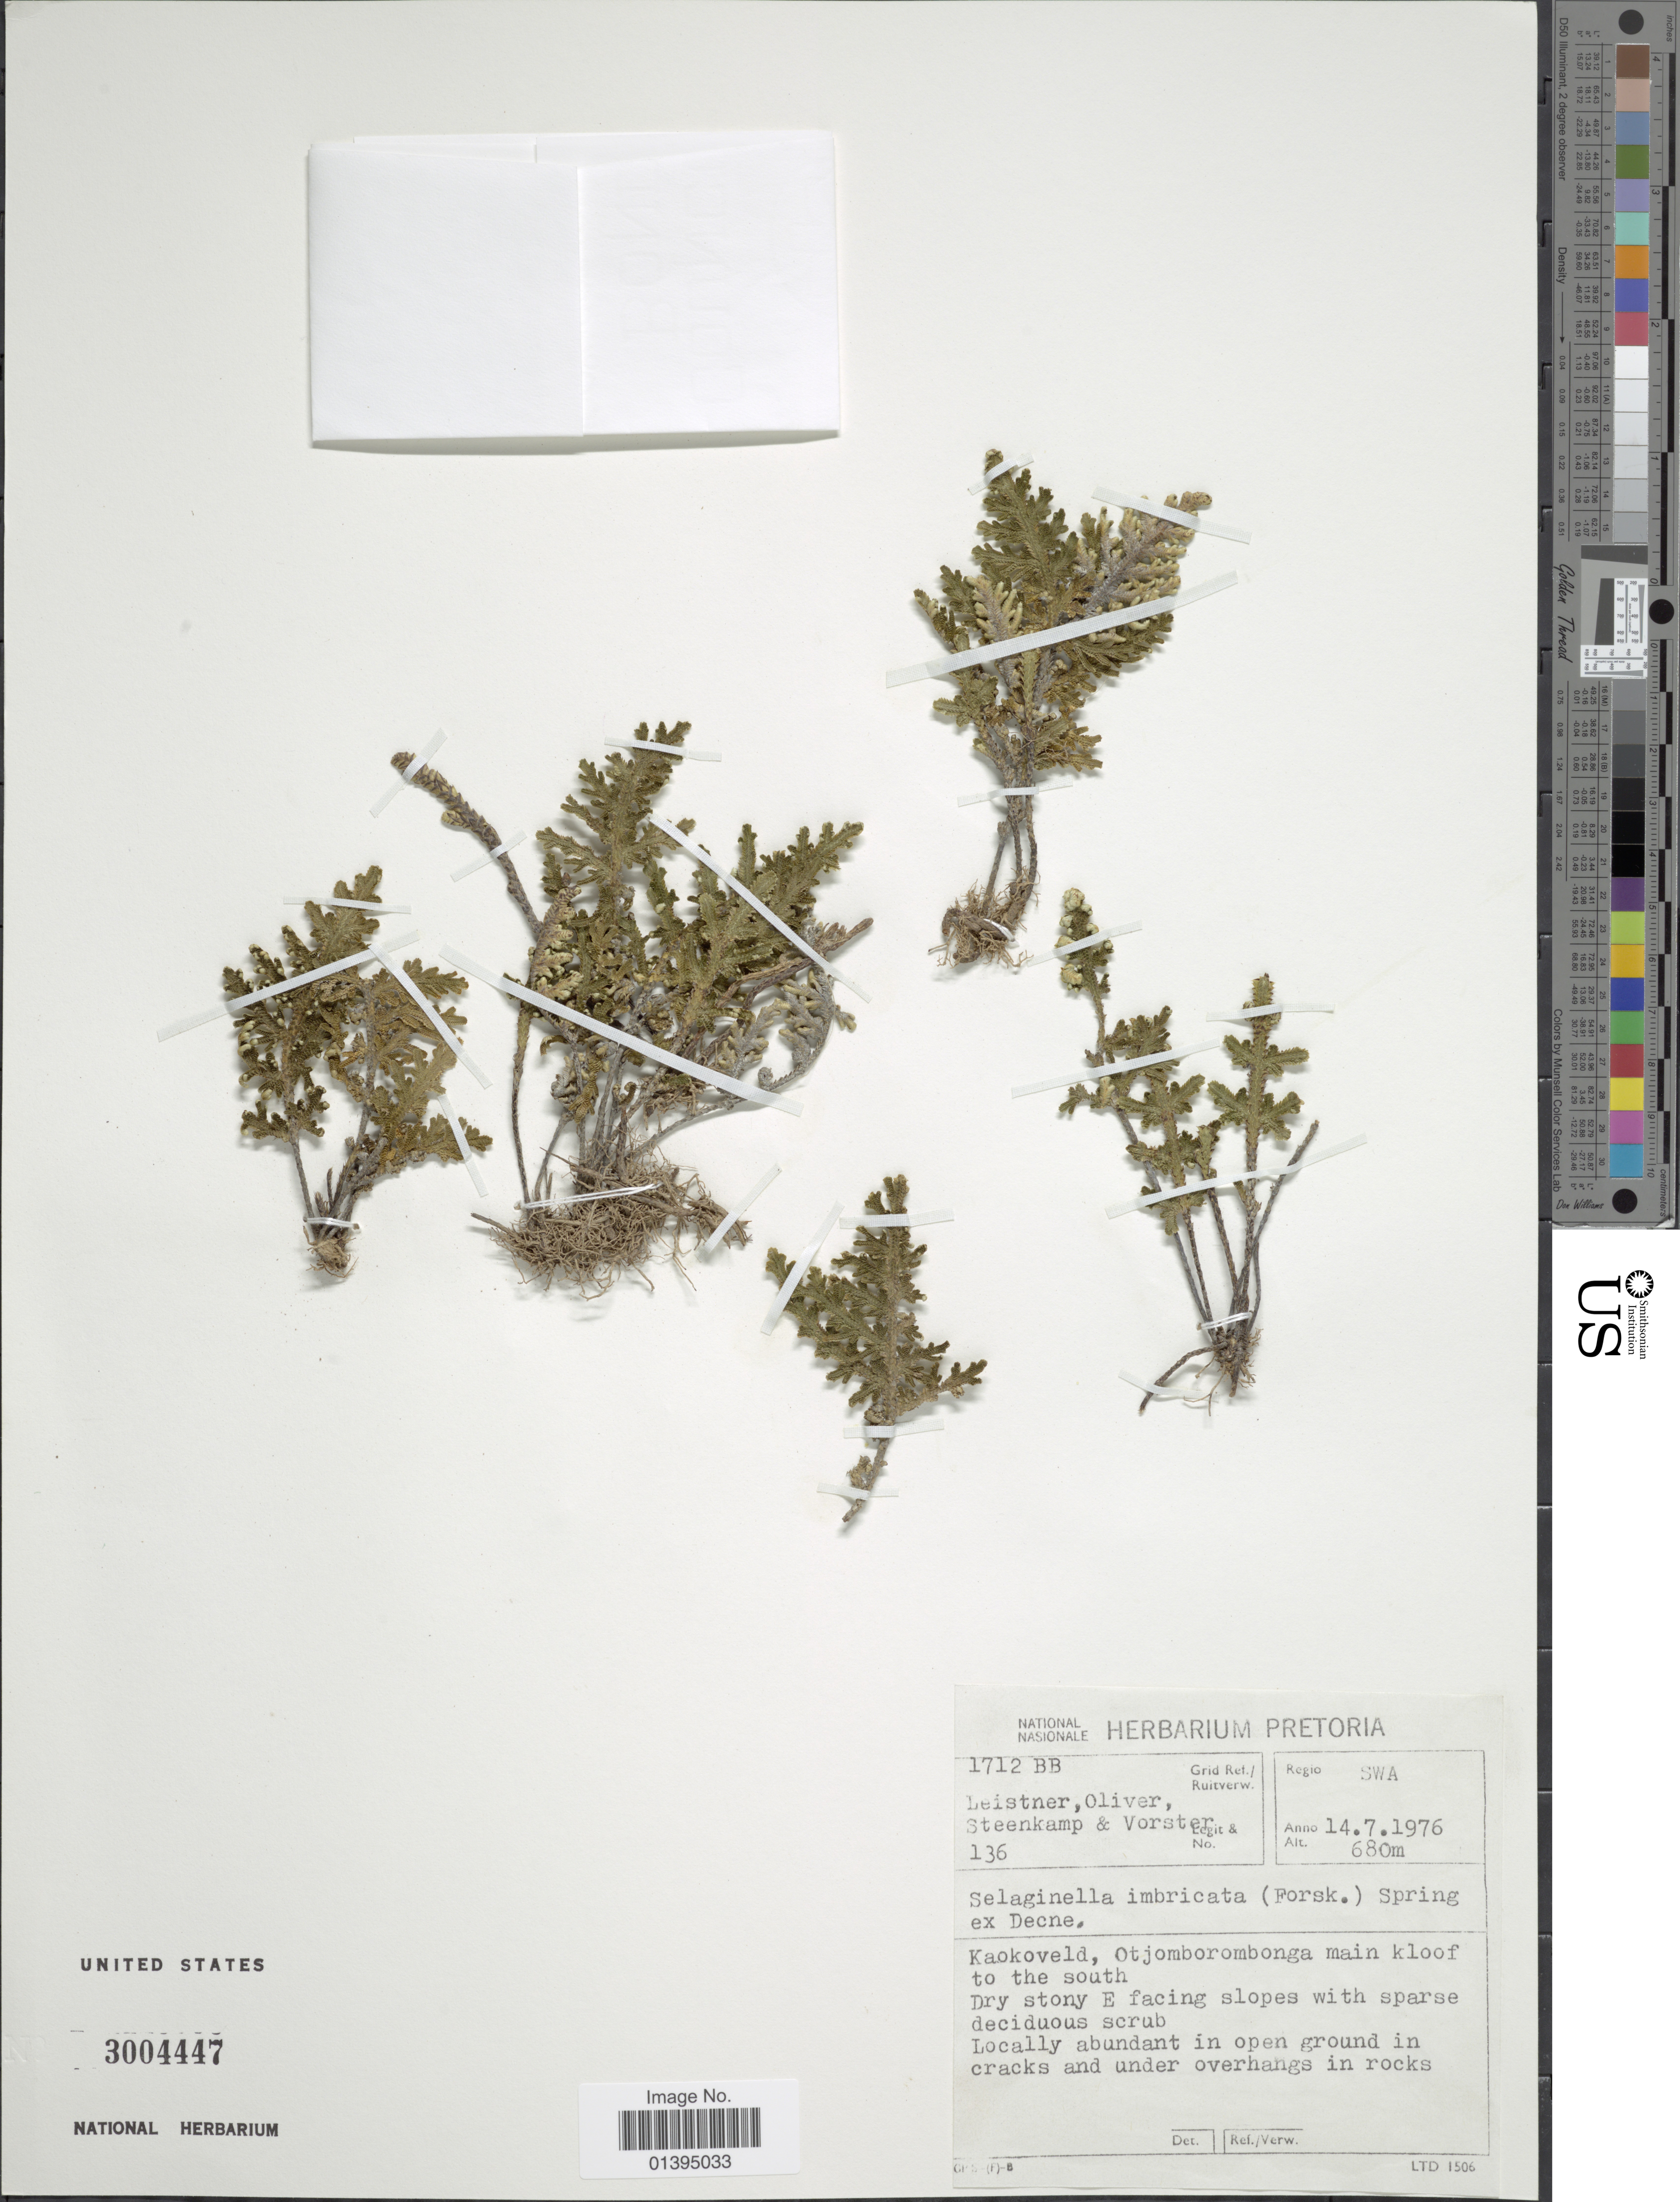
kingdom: Plantae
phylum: Tracheophyta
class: Lycopodiopsida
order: Selaginellales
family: Selaginellaceae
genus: Selaginella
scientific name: Selaginella imbricata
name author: (Forsk. fil.) Spring ex Decne.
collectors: Leistner, Oliver, --, -- Steenkamp & -. Vorster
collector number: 136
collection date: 1976-07-14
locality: Regio SWA, Kaokoveld, Otjomborombonga main kloof to the south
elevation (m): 680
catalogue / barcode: US 3004447